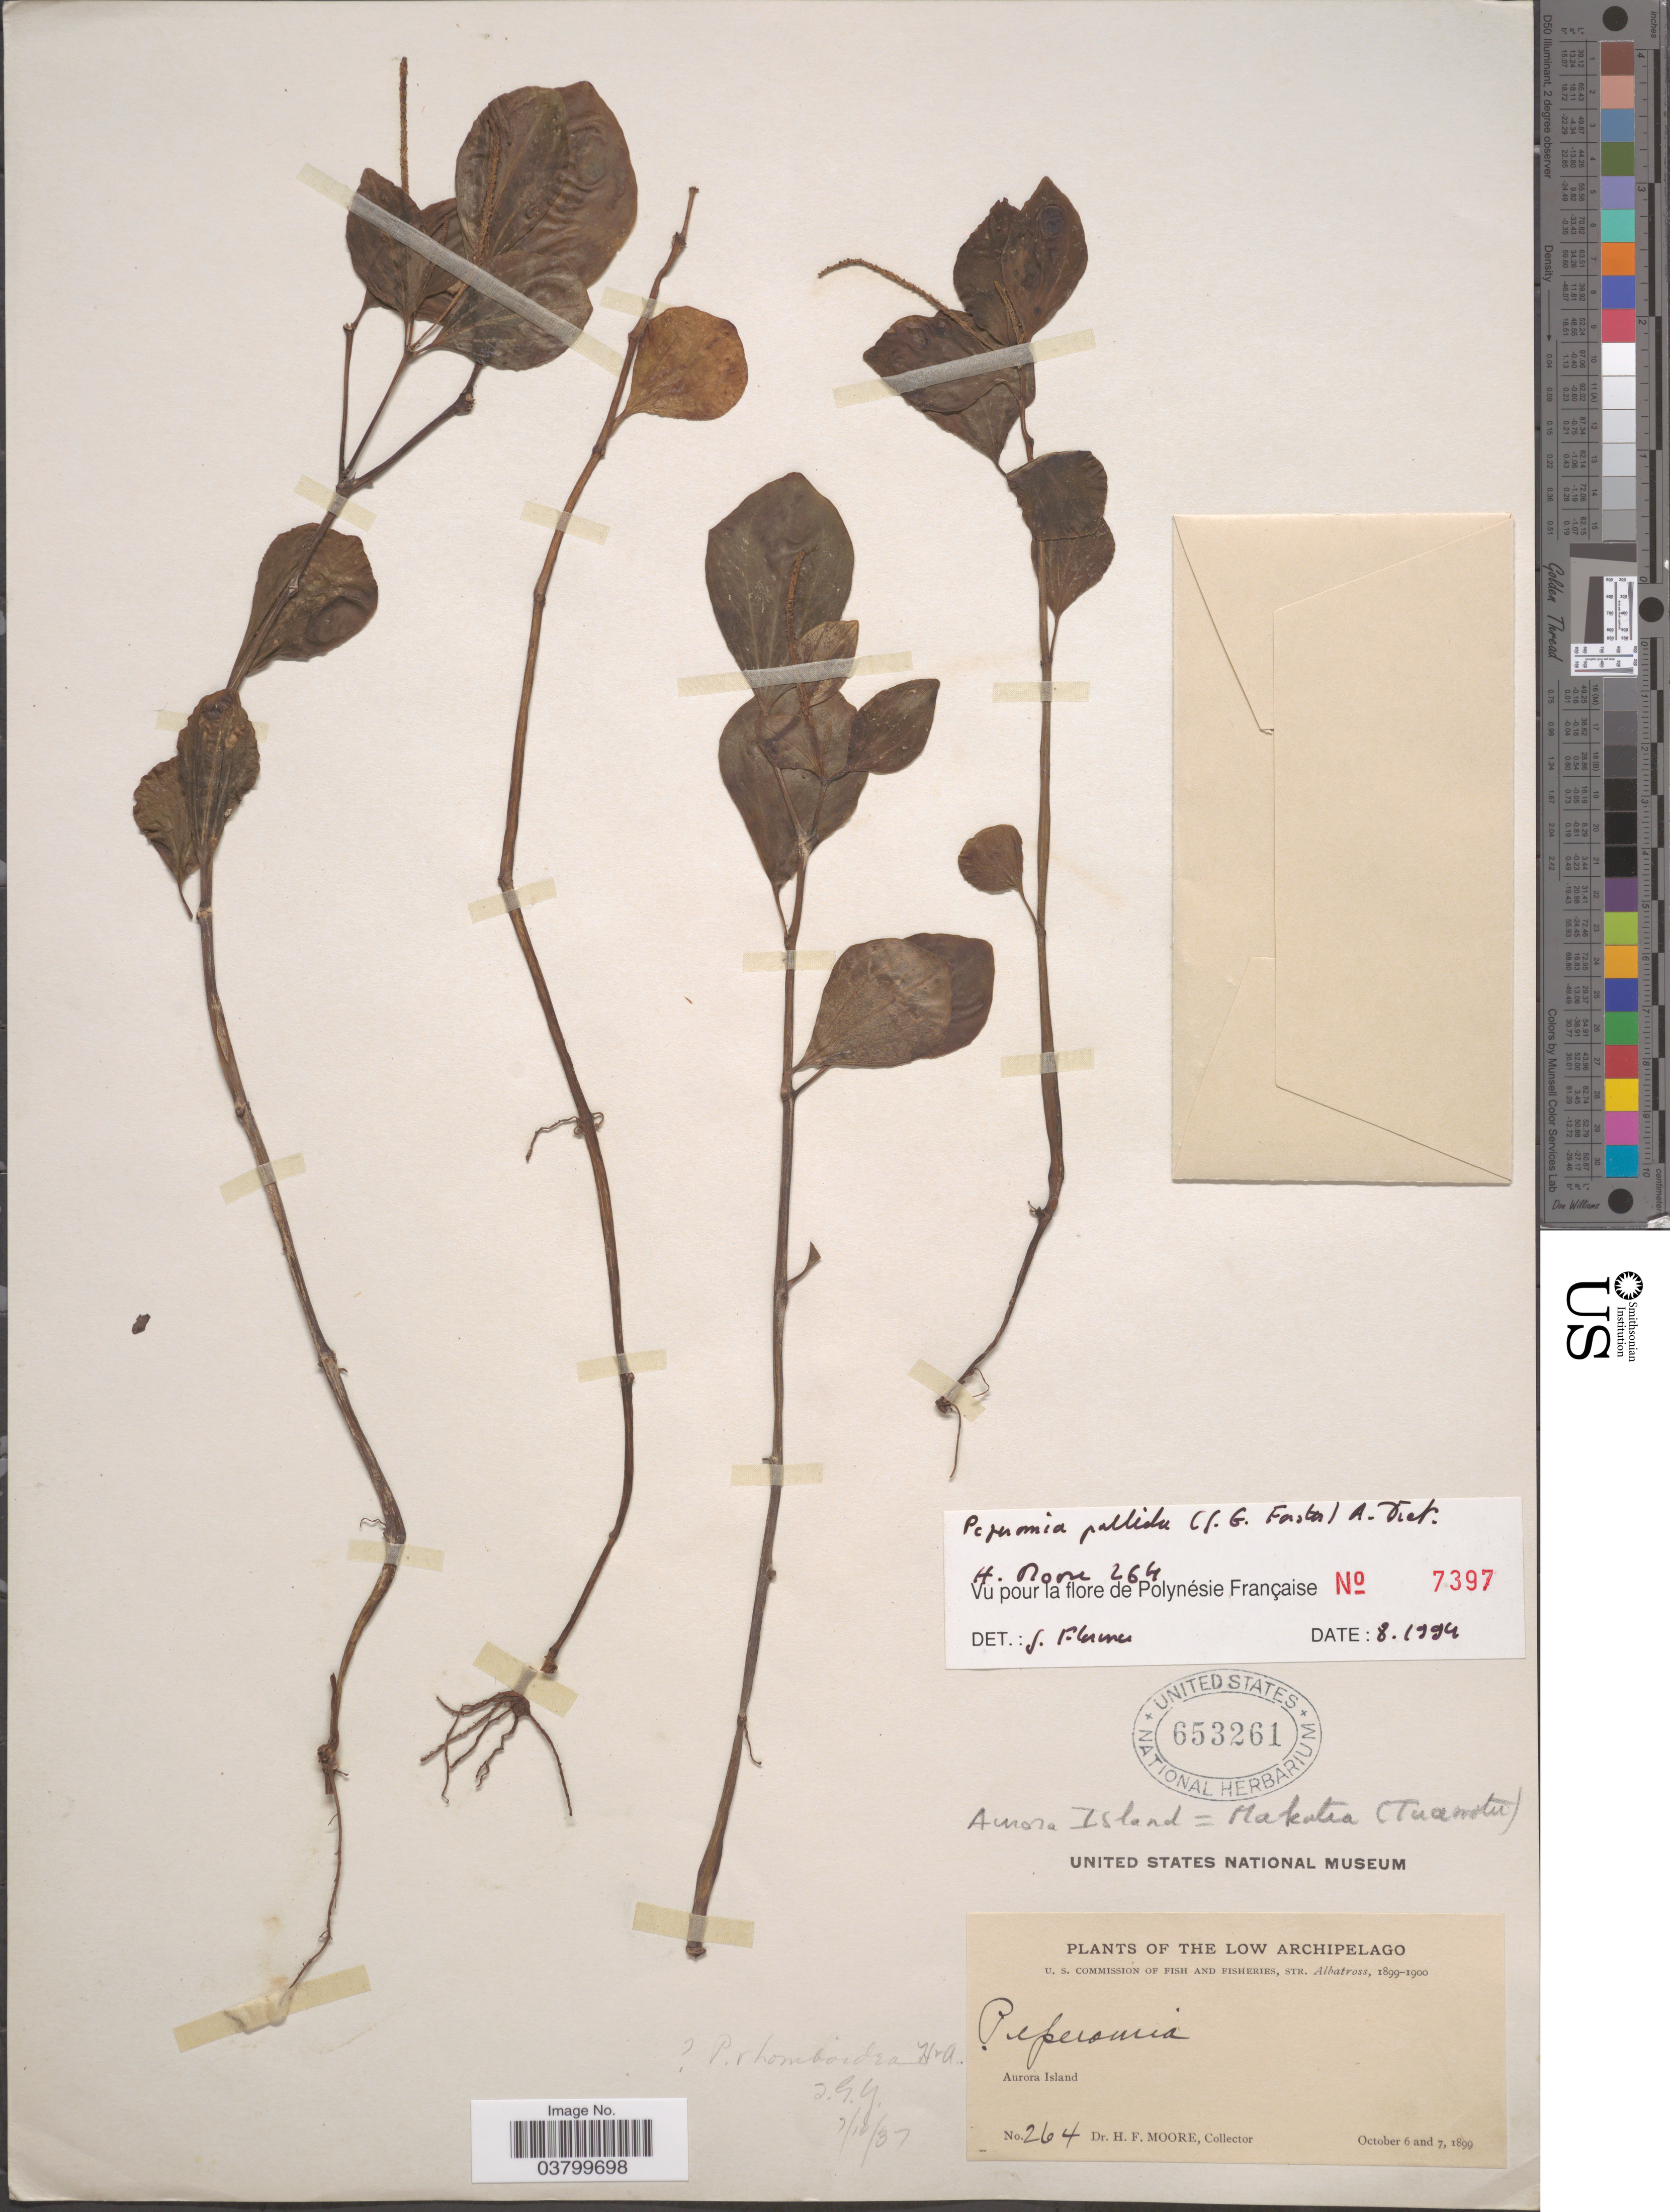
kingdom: Plantae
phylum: Tracheophyta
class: Magnoliopsida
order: Piperales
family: Piperaceae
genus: Peperomia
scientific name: Peperomia pallida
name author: (G. Forst.) Dietr.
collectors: H. F. Moore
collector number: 264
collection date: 1899-10-06/1899-10-07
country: French Polynesia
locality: The Low Archipelago. Aurora Island. Makatea (Tuamotu).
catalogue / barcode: US 653261